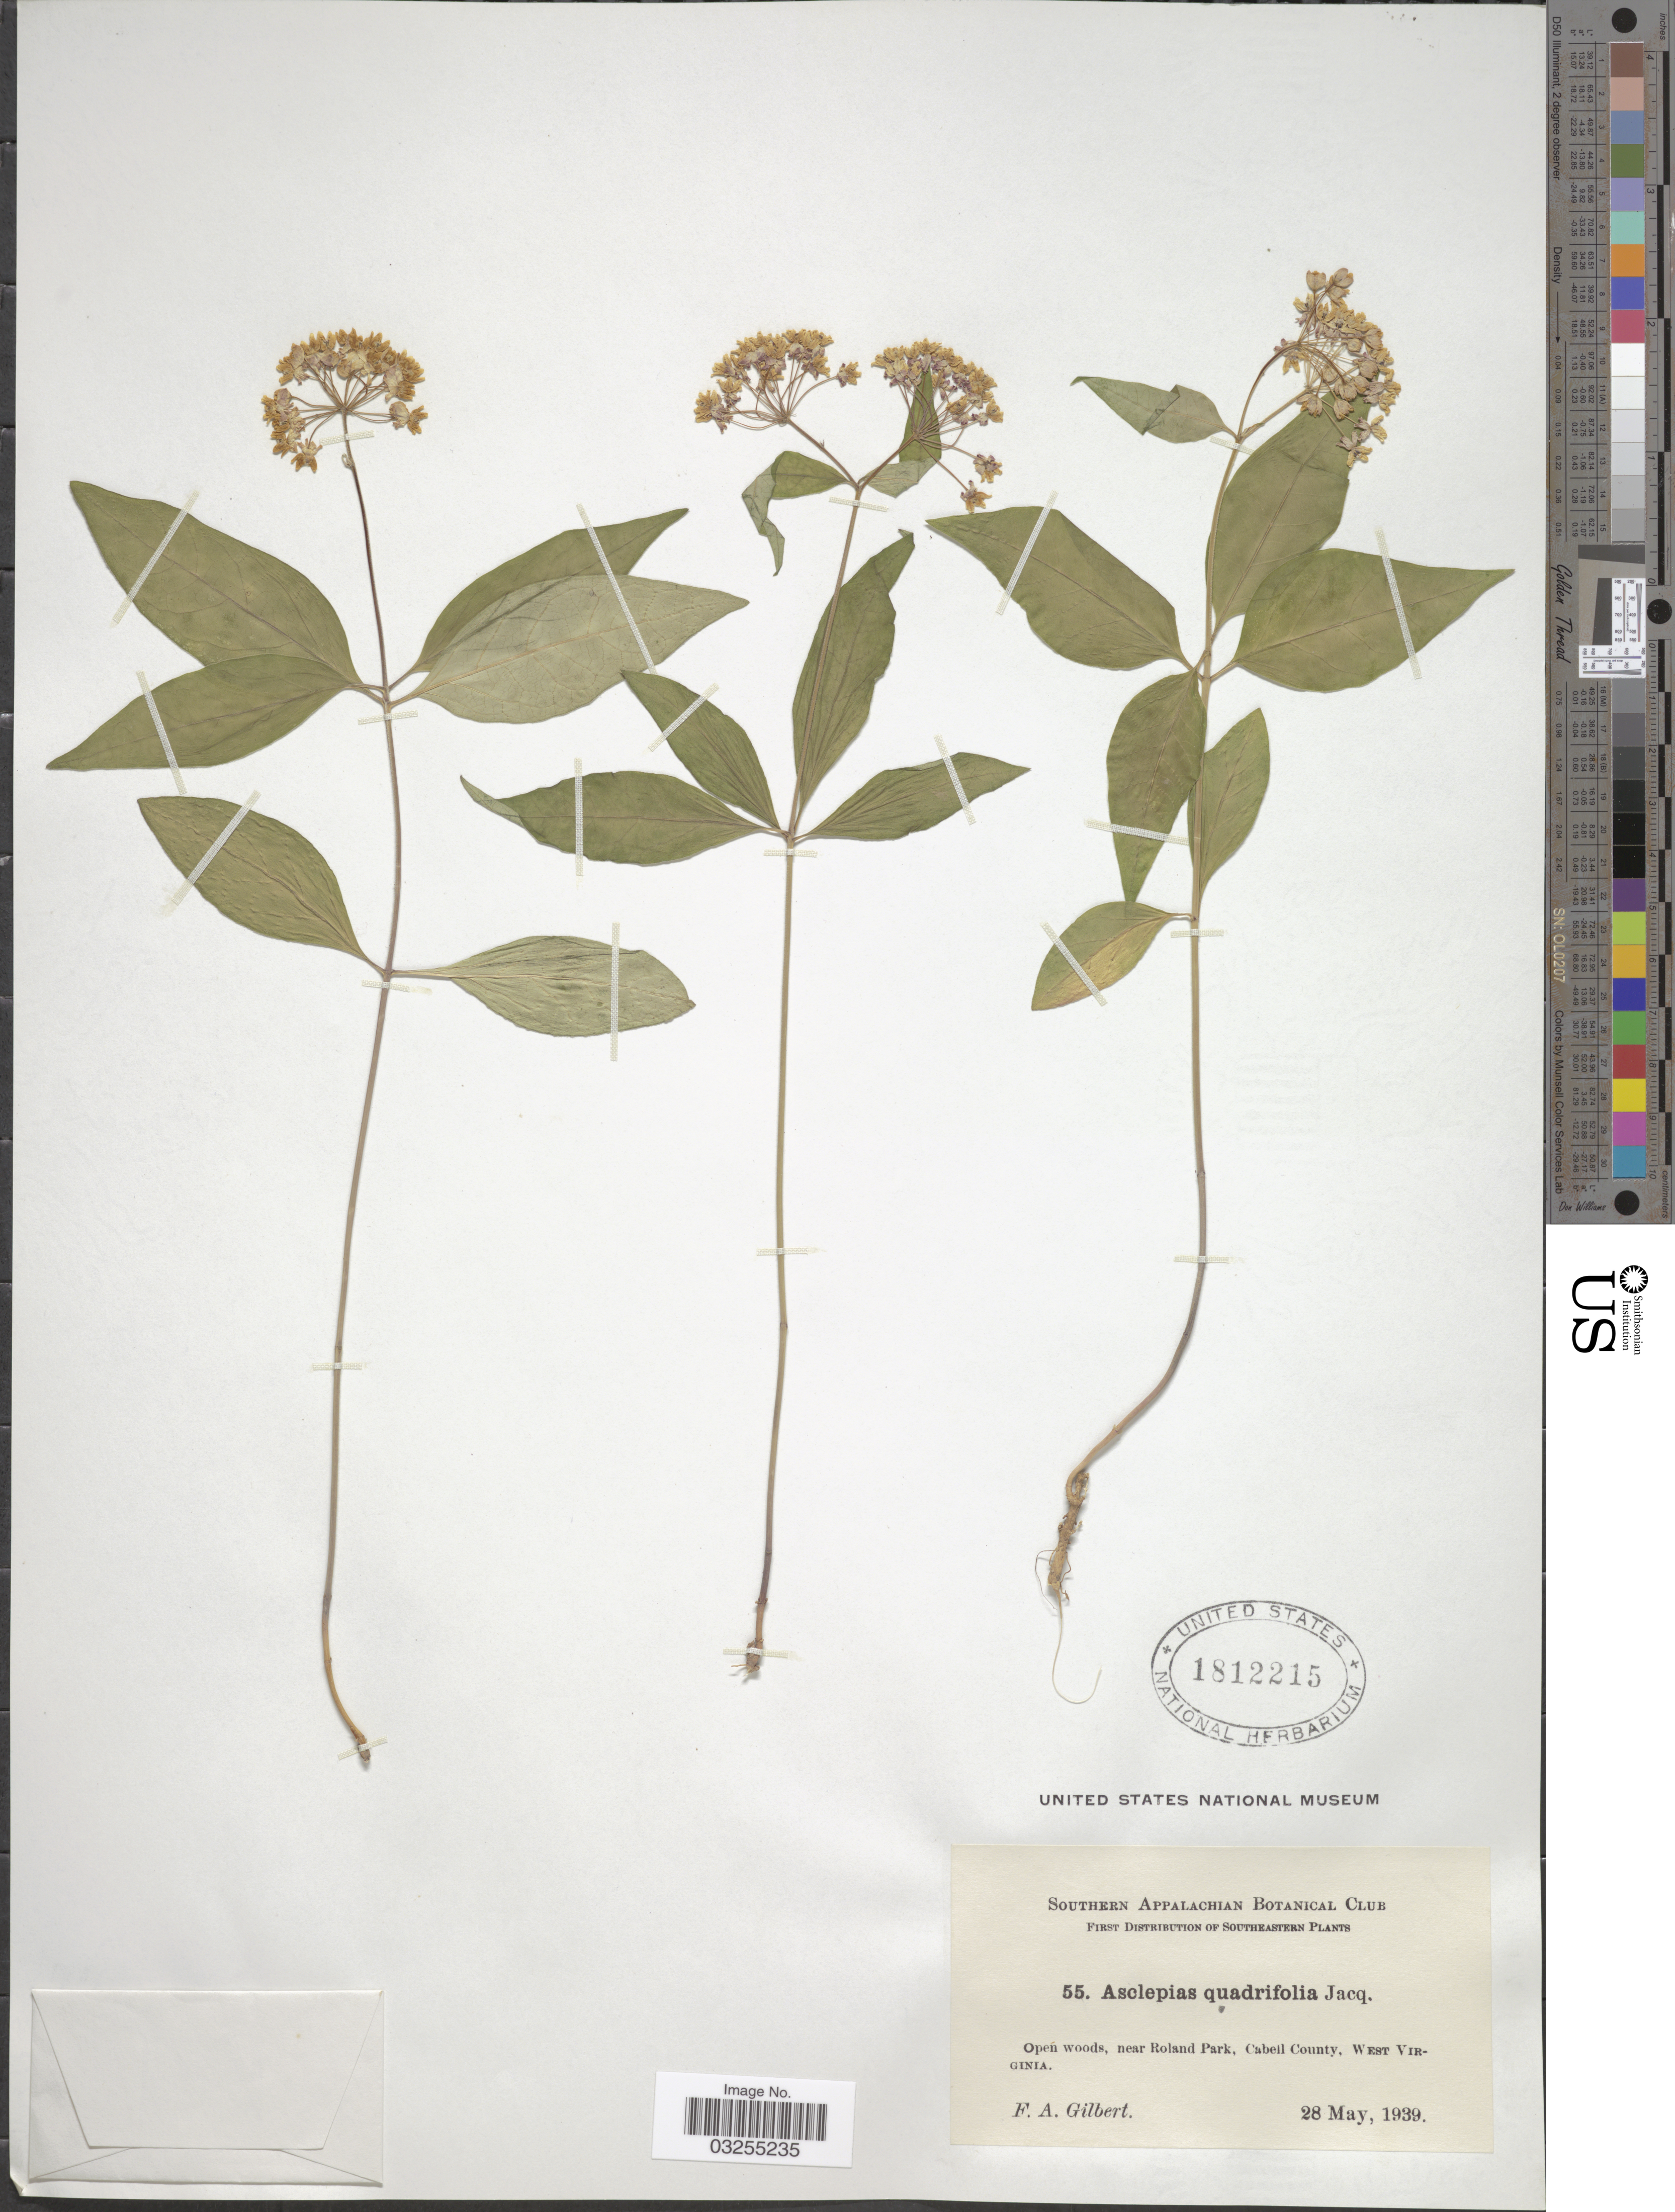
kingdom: Plantae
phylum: Tracheophyta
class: Magnoliopsida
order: Gentianales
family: Apocynaceae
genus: Asclepias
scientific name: Asclepias quadrifolia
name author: Jacq.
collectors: F. A. Gilbert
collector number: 55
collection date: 1939-05-28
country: United States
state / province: West Virginia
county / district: Cabell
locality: Southeastern. Open woods, near Roland Park, Cabell County.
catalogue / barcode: US 1812215